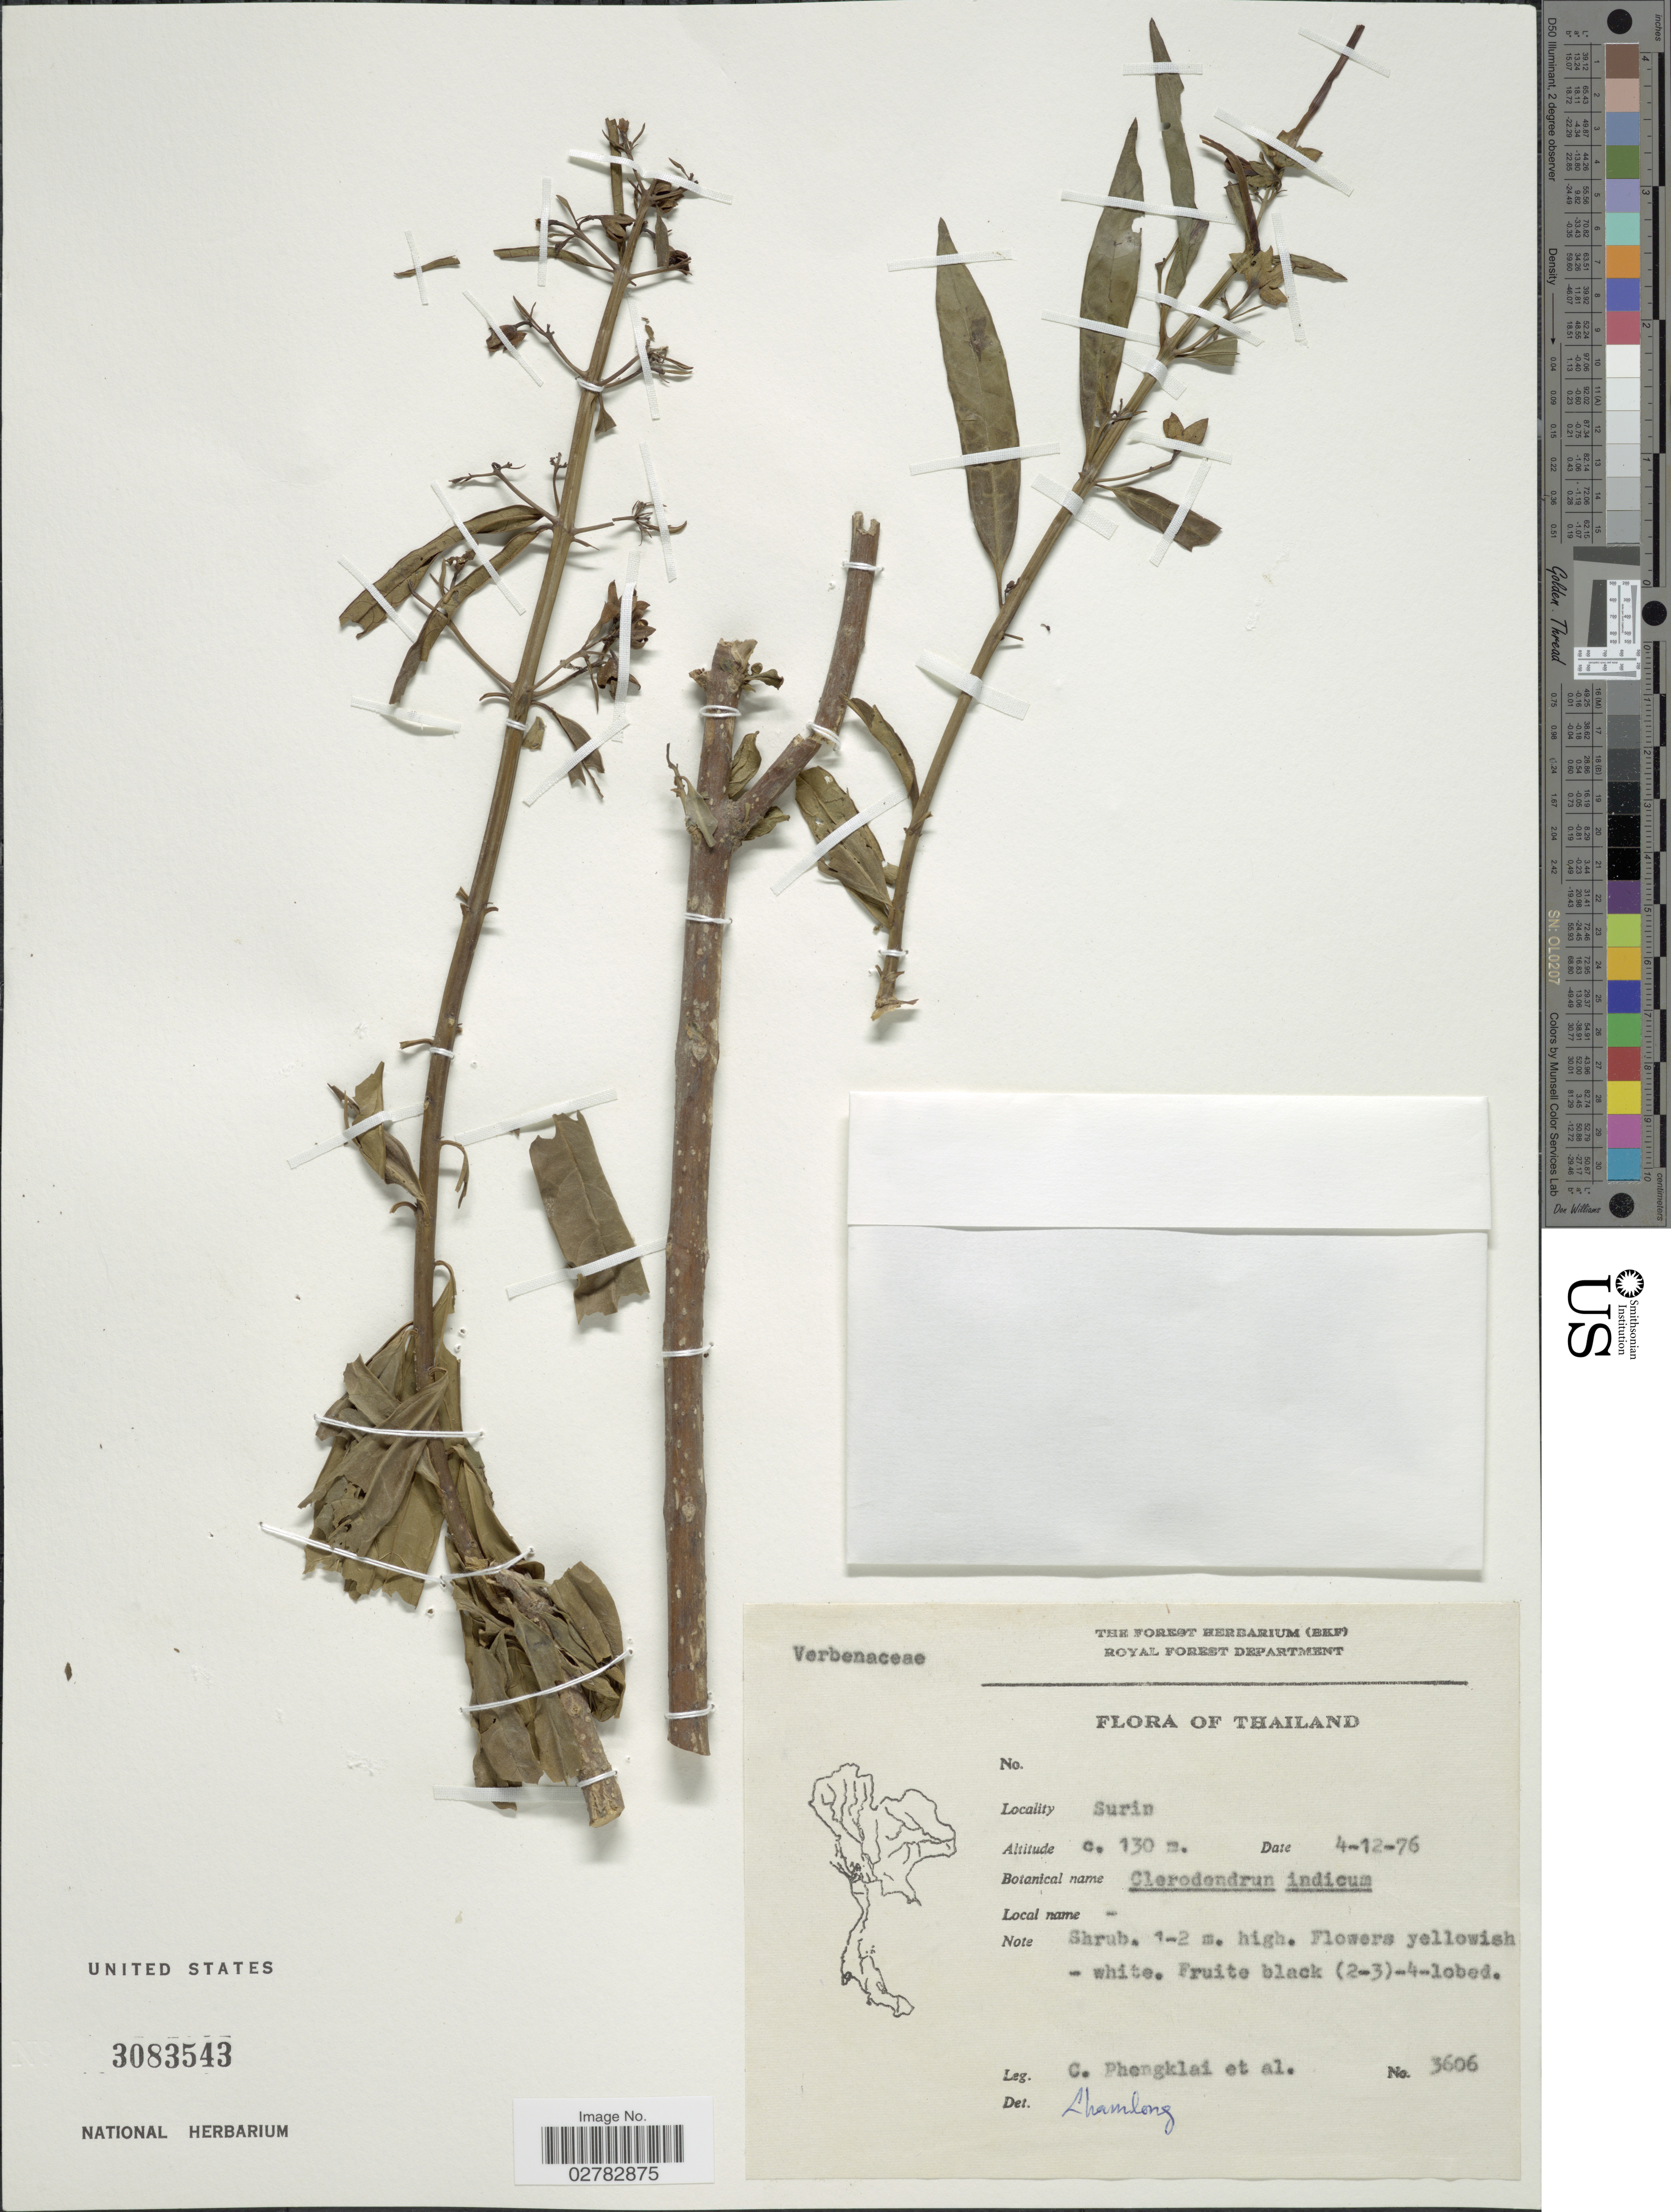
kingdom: Plantae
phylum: Tracheophyta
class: Magnoliopsida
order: Lamiales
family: Lamiaceae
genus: Clerodendrum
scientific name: Clerodendrum indicum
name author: (L.) Kuntze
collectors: C. Phengklai & et al.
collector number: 3606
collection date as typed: Transcribed d/m/y: 4/12/76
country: Thailand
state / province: Surin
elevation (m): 130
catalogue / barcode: US 3083543